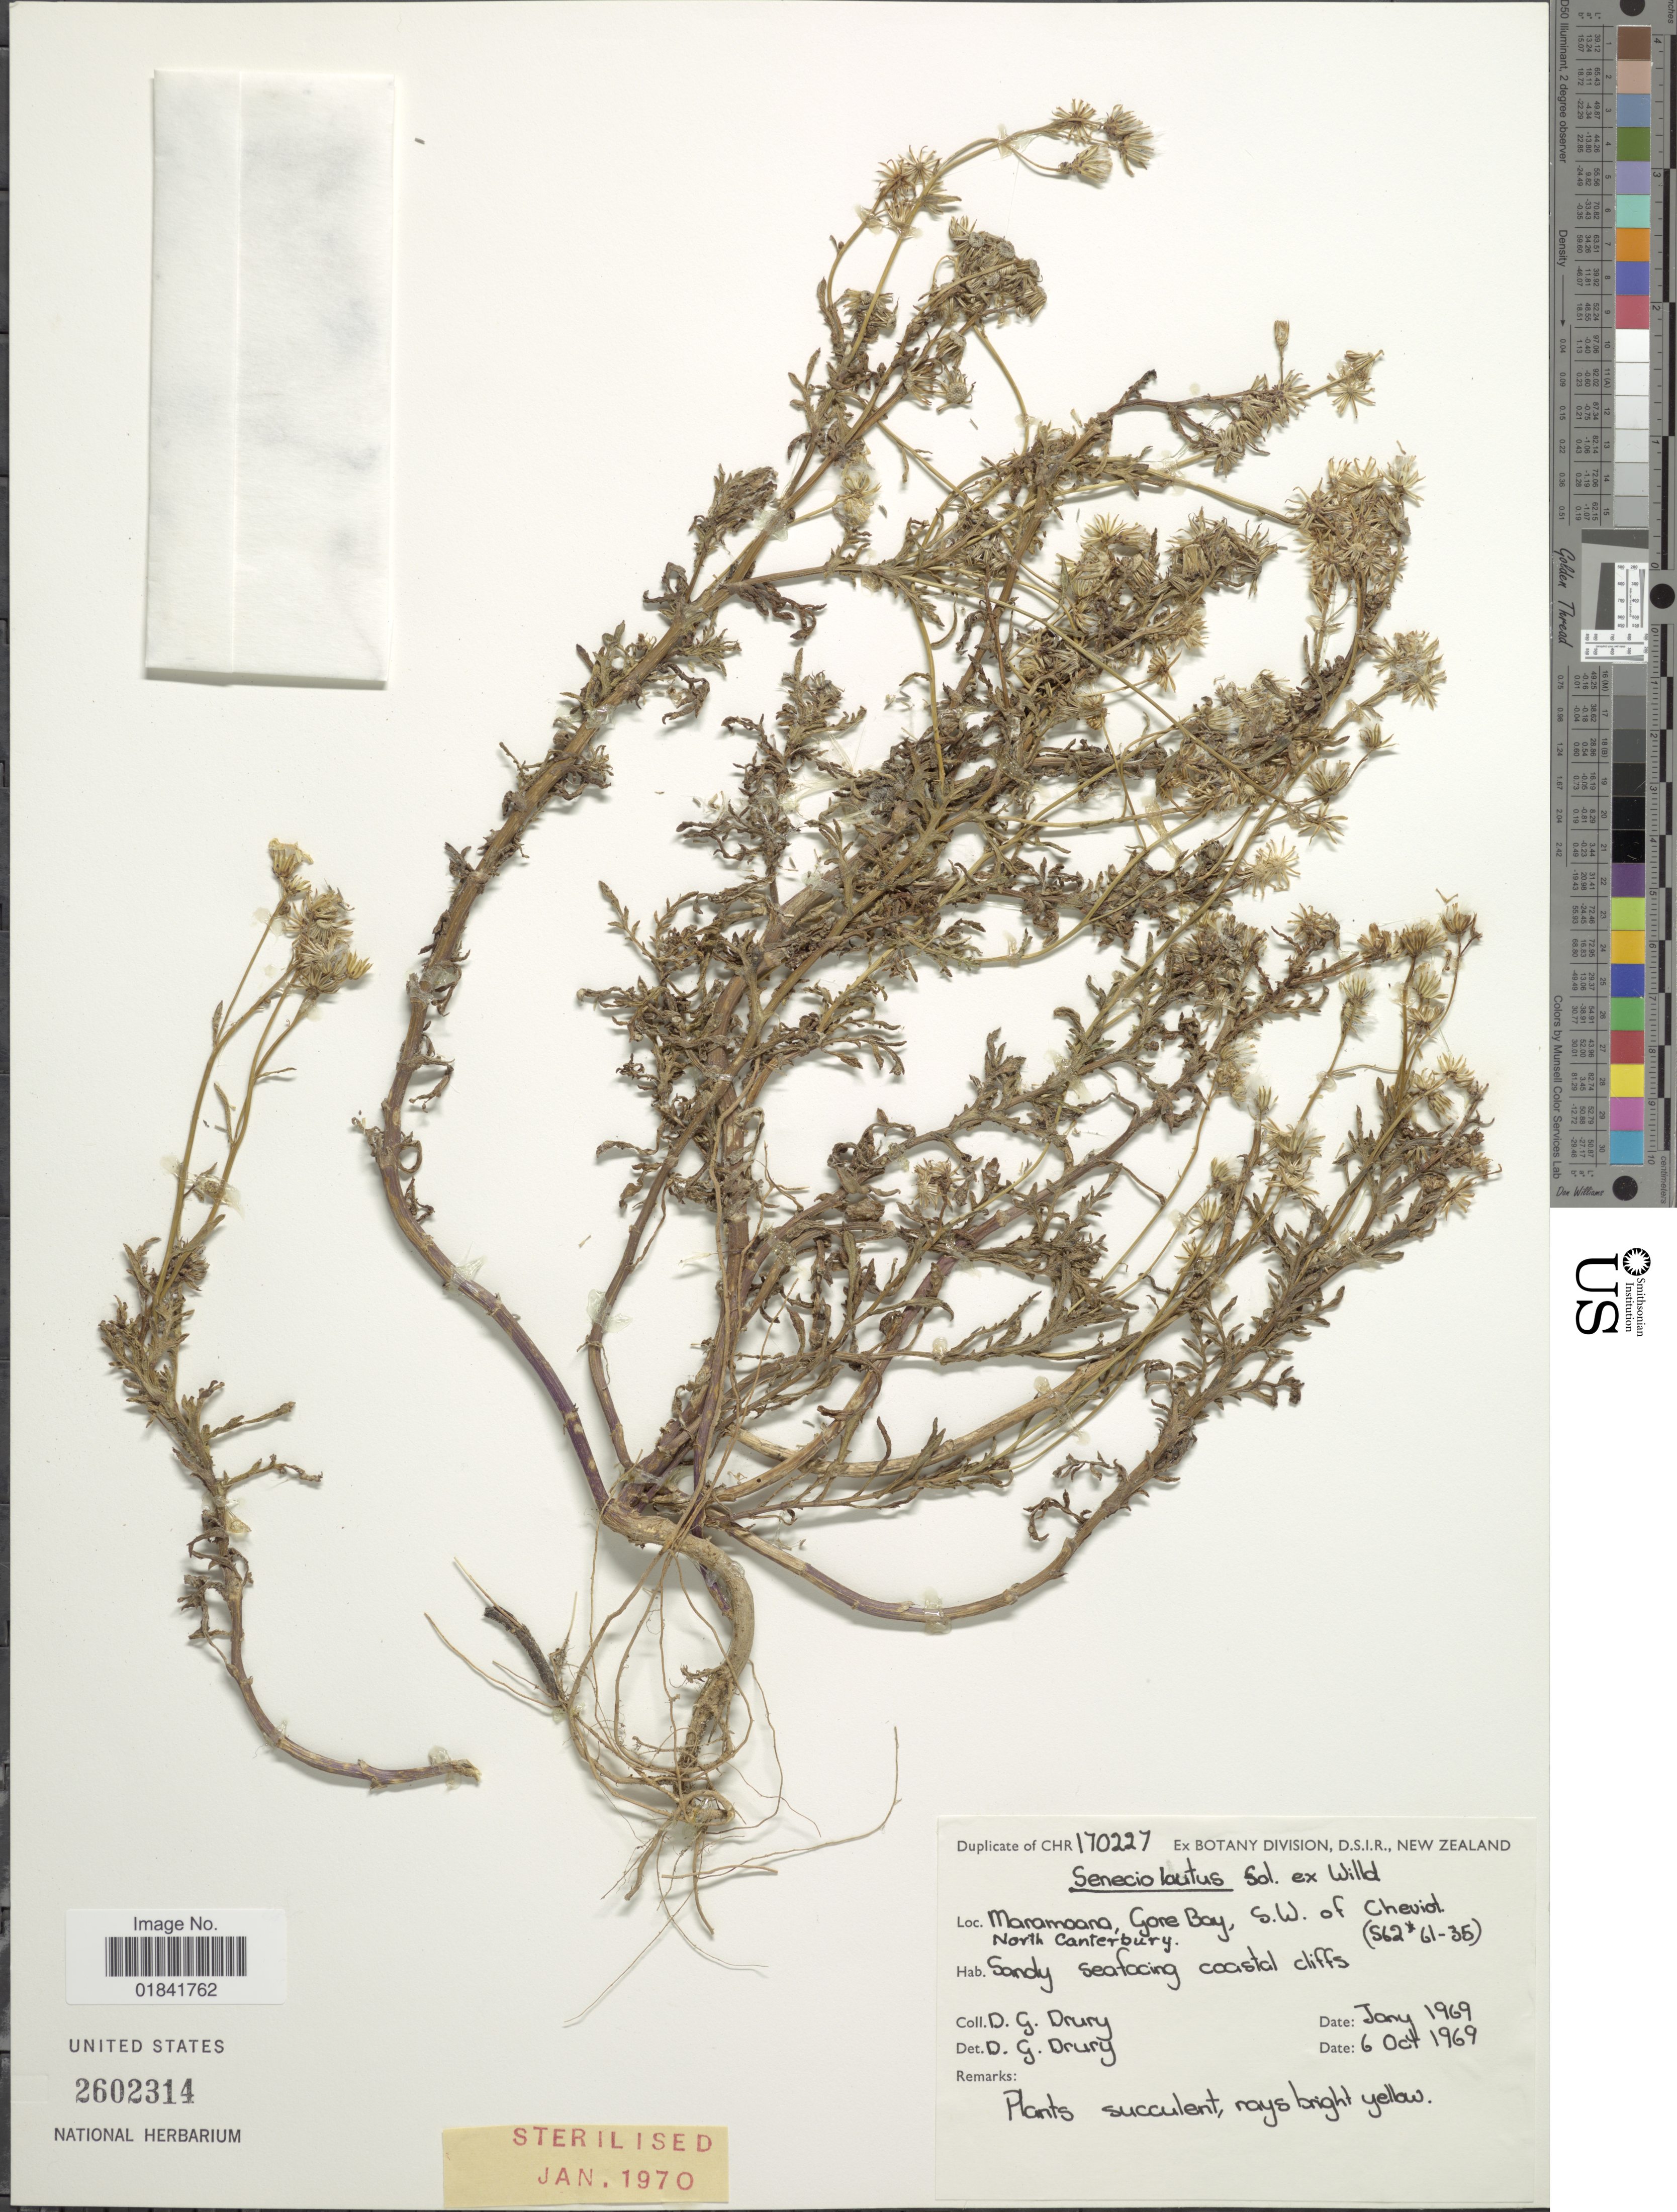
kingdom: Plantae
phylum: Tracheophyta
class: Magnoliopsida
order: Asterales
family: Asteraceae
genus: Senecio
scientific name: Senecio lautus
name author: Sol. ex G. Forst.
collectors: D. Drury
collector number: CHR170227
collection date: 1969-01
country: New Zealand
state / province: Canterbury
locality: Maramaana, Gore Bay, S. W. of Cheviol North Canterbury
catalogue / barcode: US 2602314